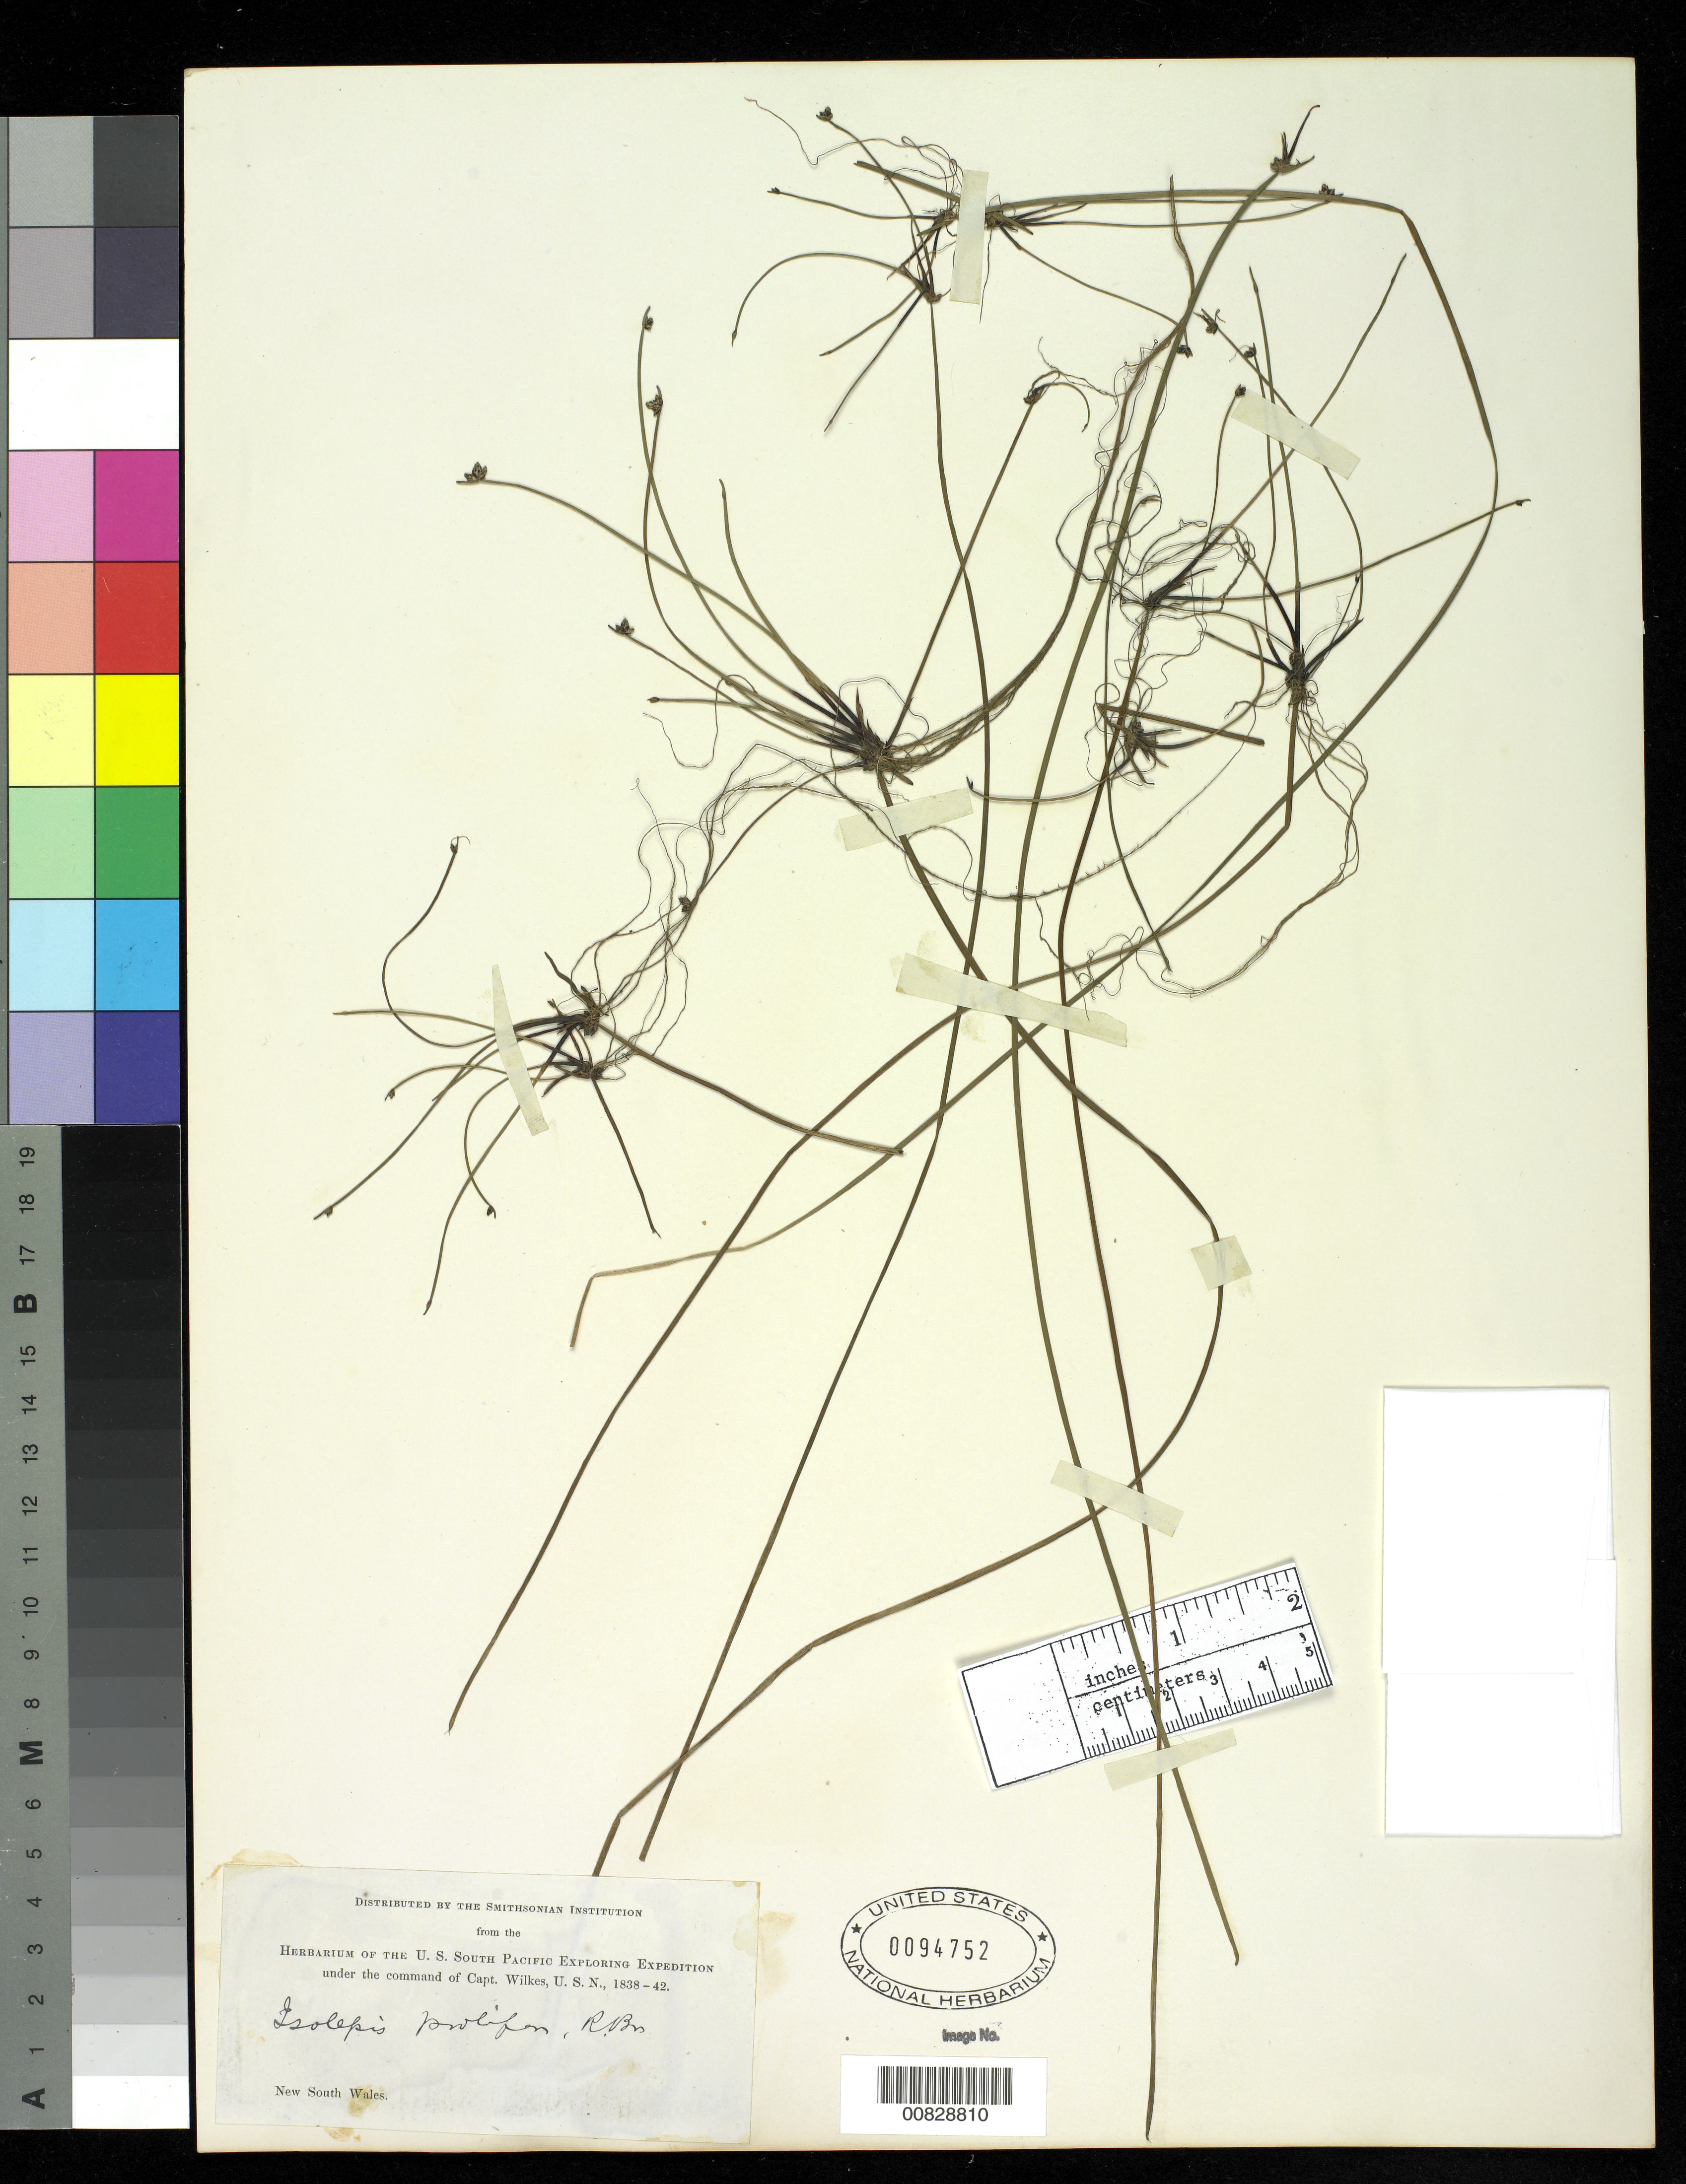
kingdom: Plantae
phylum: Tracheophyta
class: Liliopsida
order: Poales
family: Cyperaceae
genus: Isolepis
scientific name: Isolepis prolifera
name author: (Rottb.) R. Br.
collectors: Wilkes Explor. Exped.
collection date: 1838/1842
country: Australia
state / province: New South Wales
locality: New South Wales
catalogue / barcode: US 94752